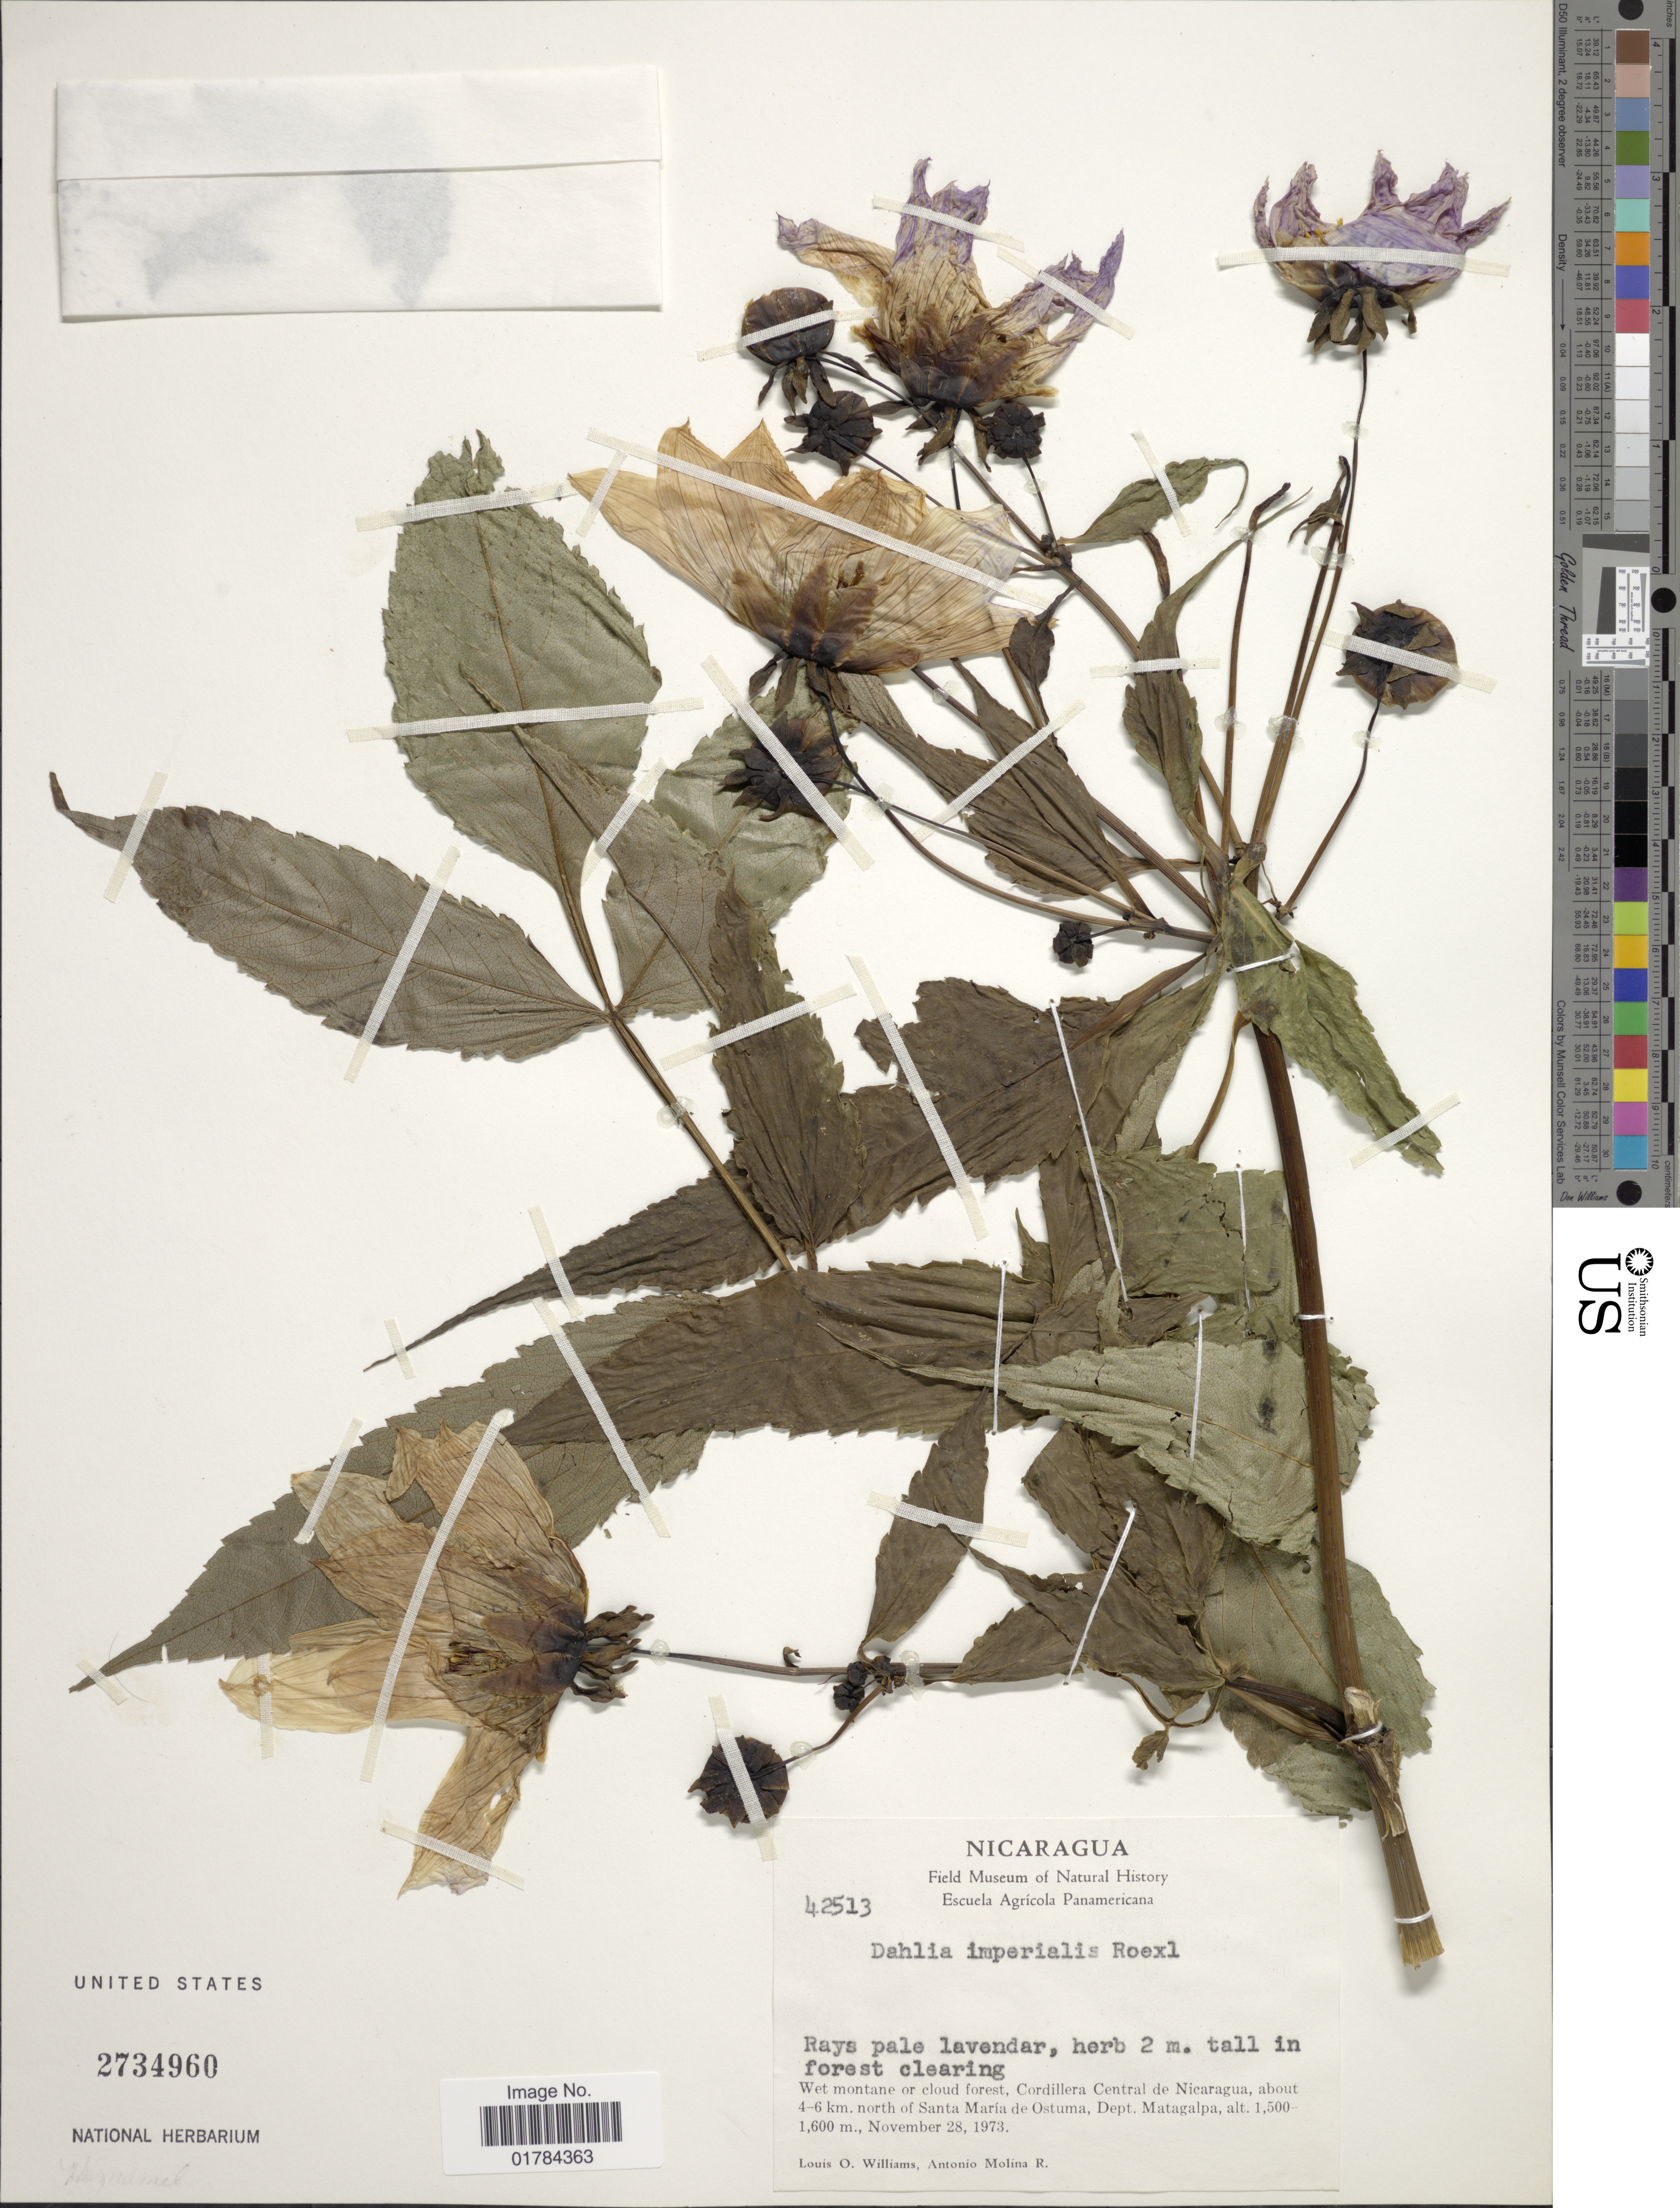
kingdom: Plantae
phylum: Tracheophyta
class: Magnoliopsida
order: Asterales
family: Asteraceae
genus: Dahlia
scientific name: Dahlia imperialis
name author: Roezl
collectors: L. O. Williams & A. Molina R.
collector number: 425136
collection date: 1973-11-28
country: Nicaragua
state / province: Matagalpa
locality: Wet montane or cloud forest, Cordillera Central de Nicaragua, about 4-6 km. north of Santa Maria de Ostuma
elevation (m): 1500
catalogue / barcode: US 2734960